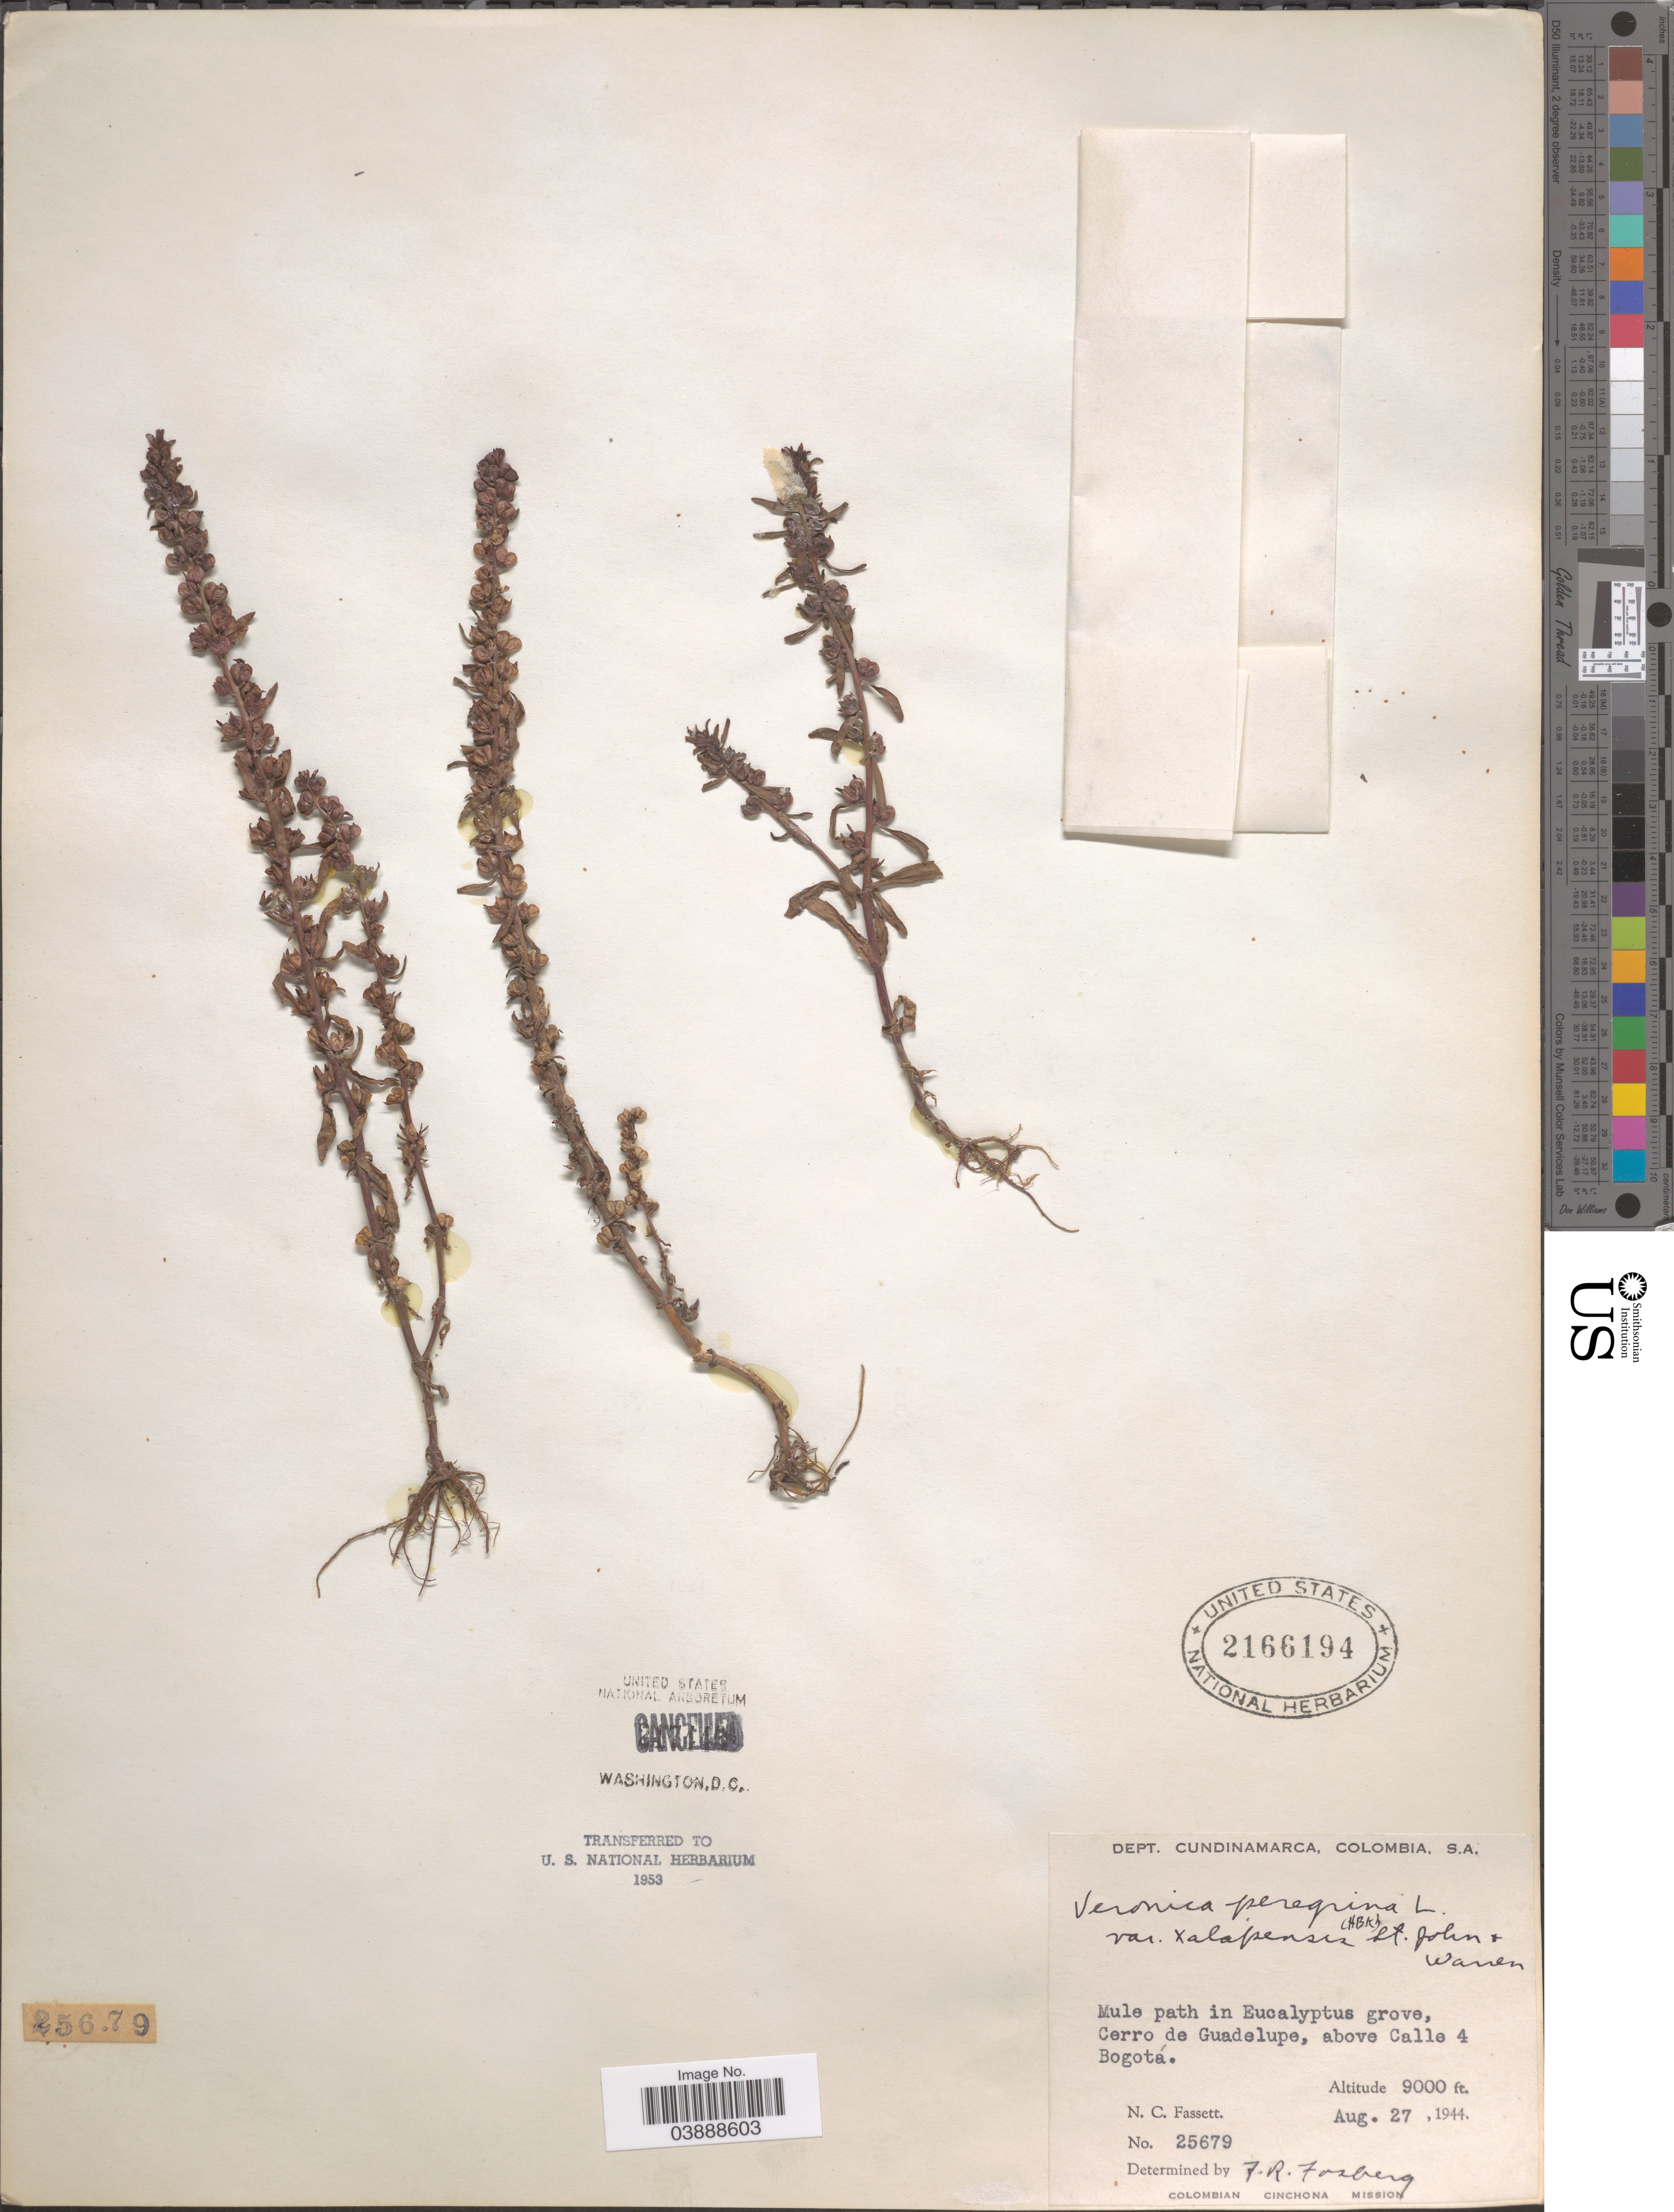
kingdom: Plantae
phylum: Tracheophyta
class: Magnoliopsida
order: Lamiales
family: Plantaginaceae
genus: Veronica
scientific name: Veronica peregrina var. xalapensis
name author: Kunth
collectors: N. C. Fassett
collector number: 25679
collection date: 1944-08-27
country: Colombia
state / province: Cundinamarca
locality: Dept. Cundinamarca. Mule path in Eucalyptus grove, Cerro de Guadelupe, above Calle 4 Bogotá.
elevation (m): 2743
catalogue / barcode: US 2166194